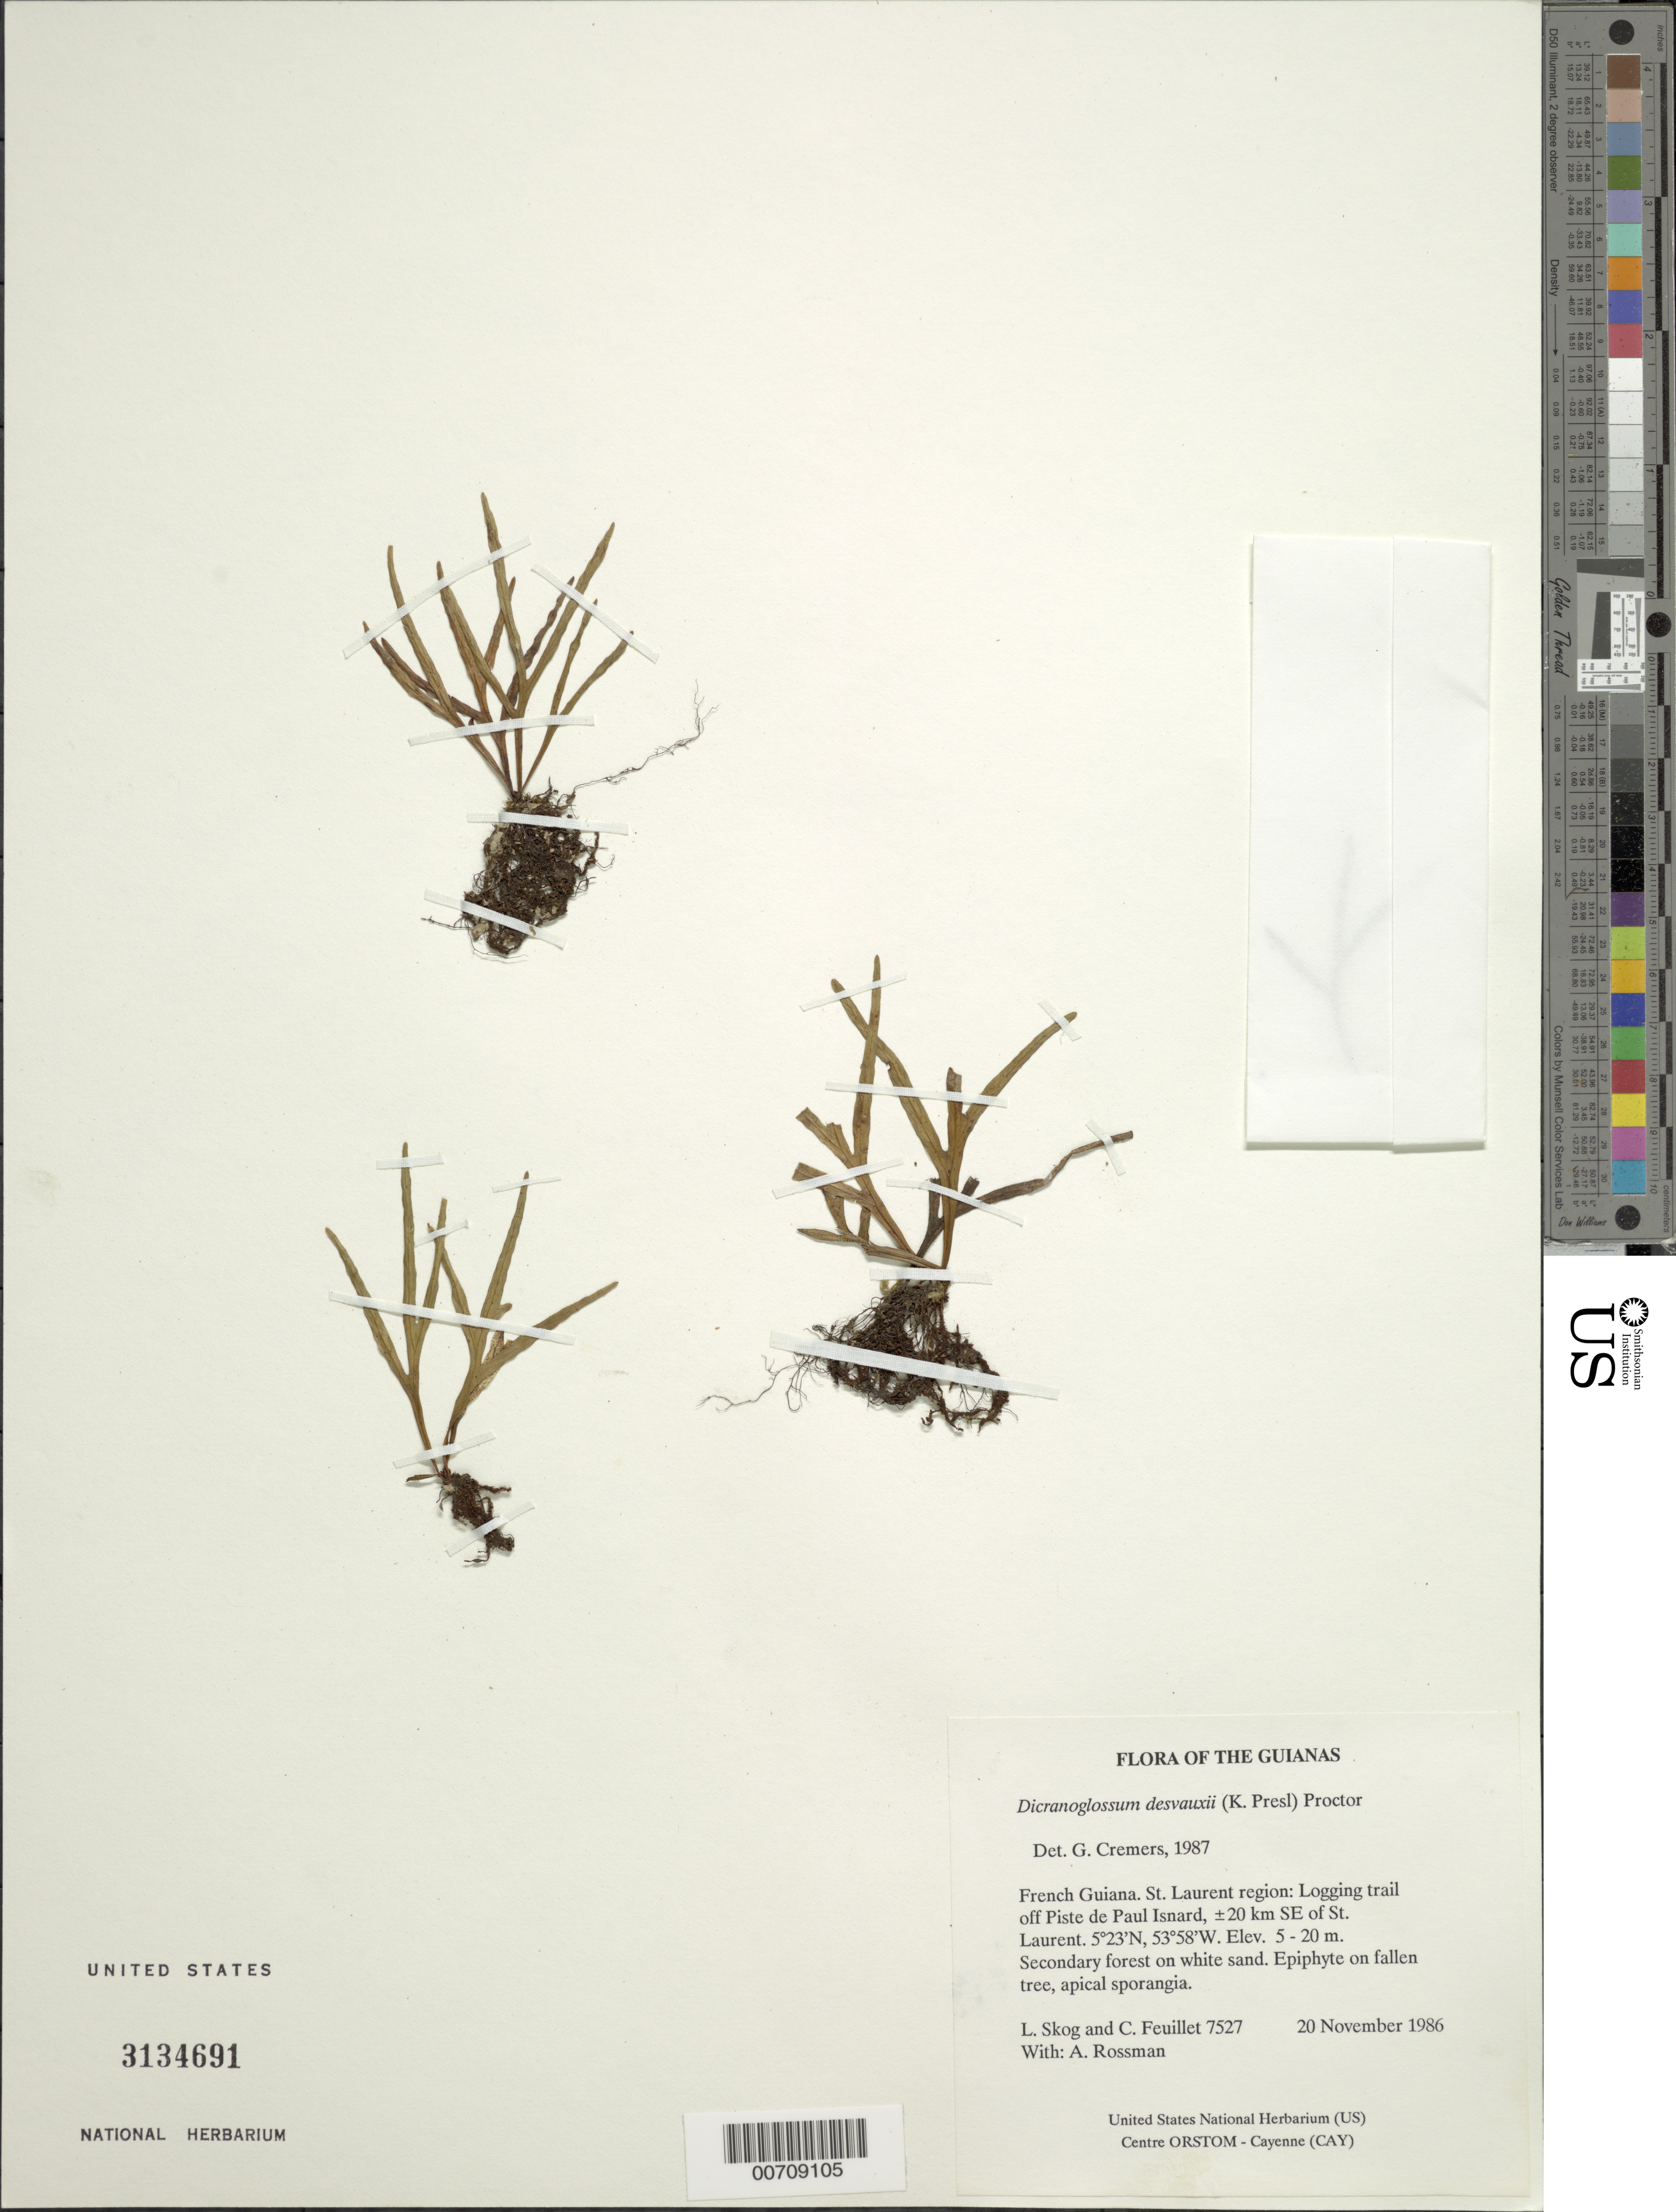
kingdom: Plantae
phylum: Tracheophyta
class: Polypodiopsida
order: Polypodiales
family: Polypodiaceae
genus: Pleopeltis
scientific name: Pleopeltis desvauxii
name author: (Klotzsch) Salino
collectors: L. E. Skog, C. Feuillet & A. Rossman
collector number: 7527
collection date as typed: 20 November 1986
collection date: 1986-11-20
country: French Guiana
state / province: Saint-Laurent-du-Maroni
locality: Logging trail off Piste de Paul Isnard, ±20 km SE of St. Laurent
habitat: Secondary forest on white sand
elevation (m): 5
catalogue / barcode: US 3134691